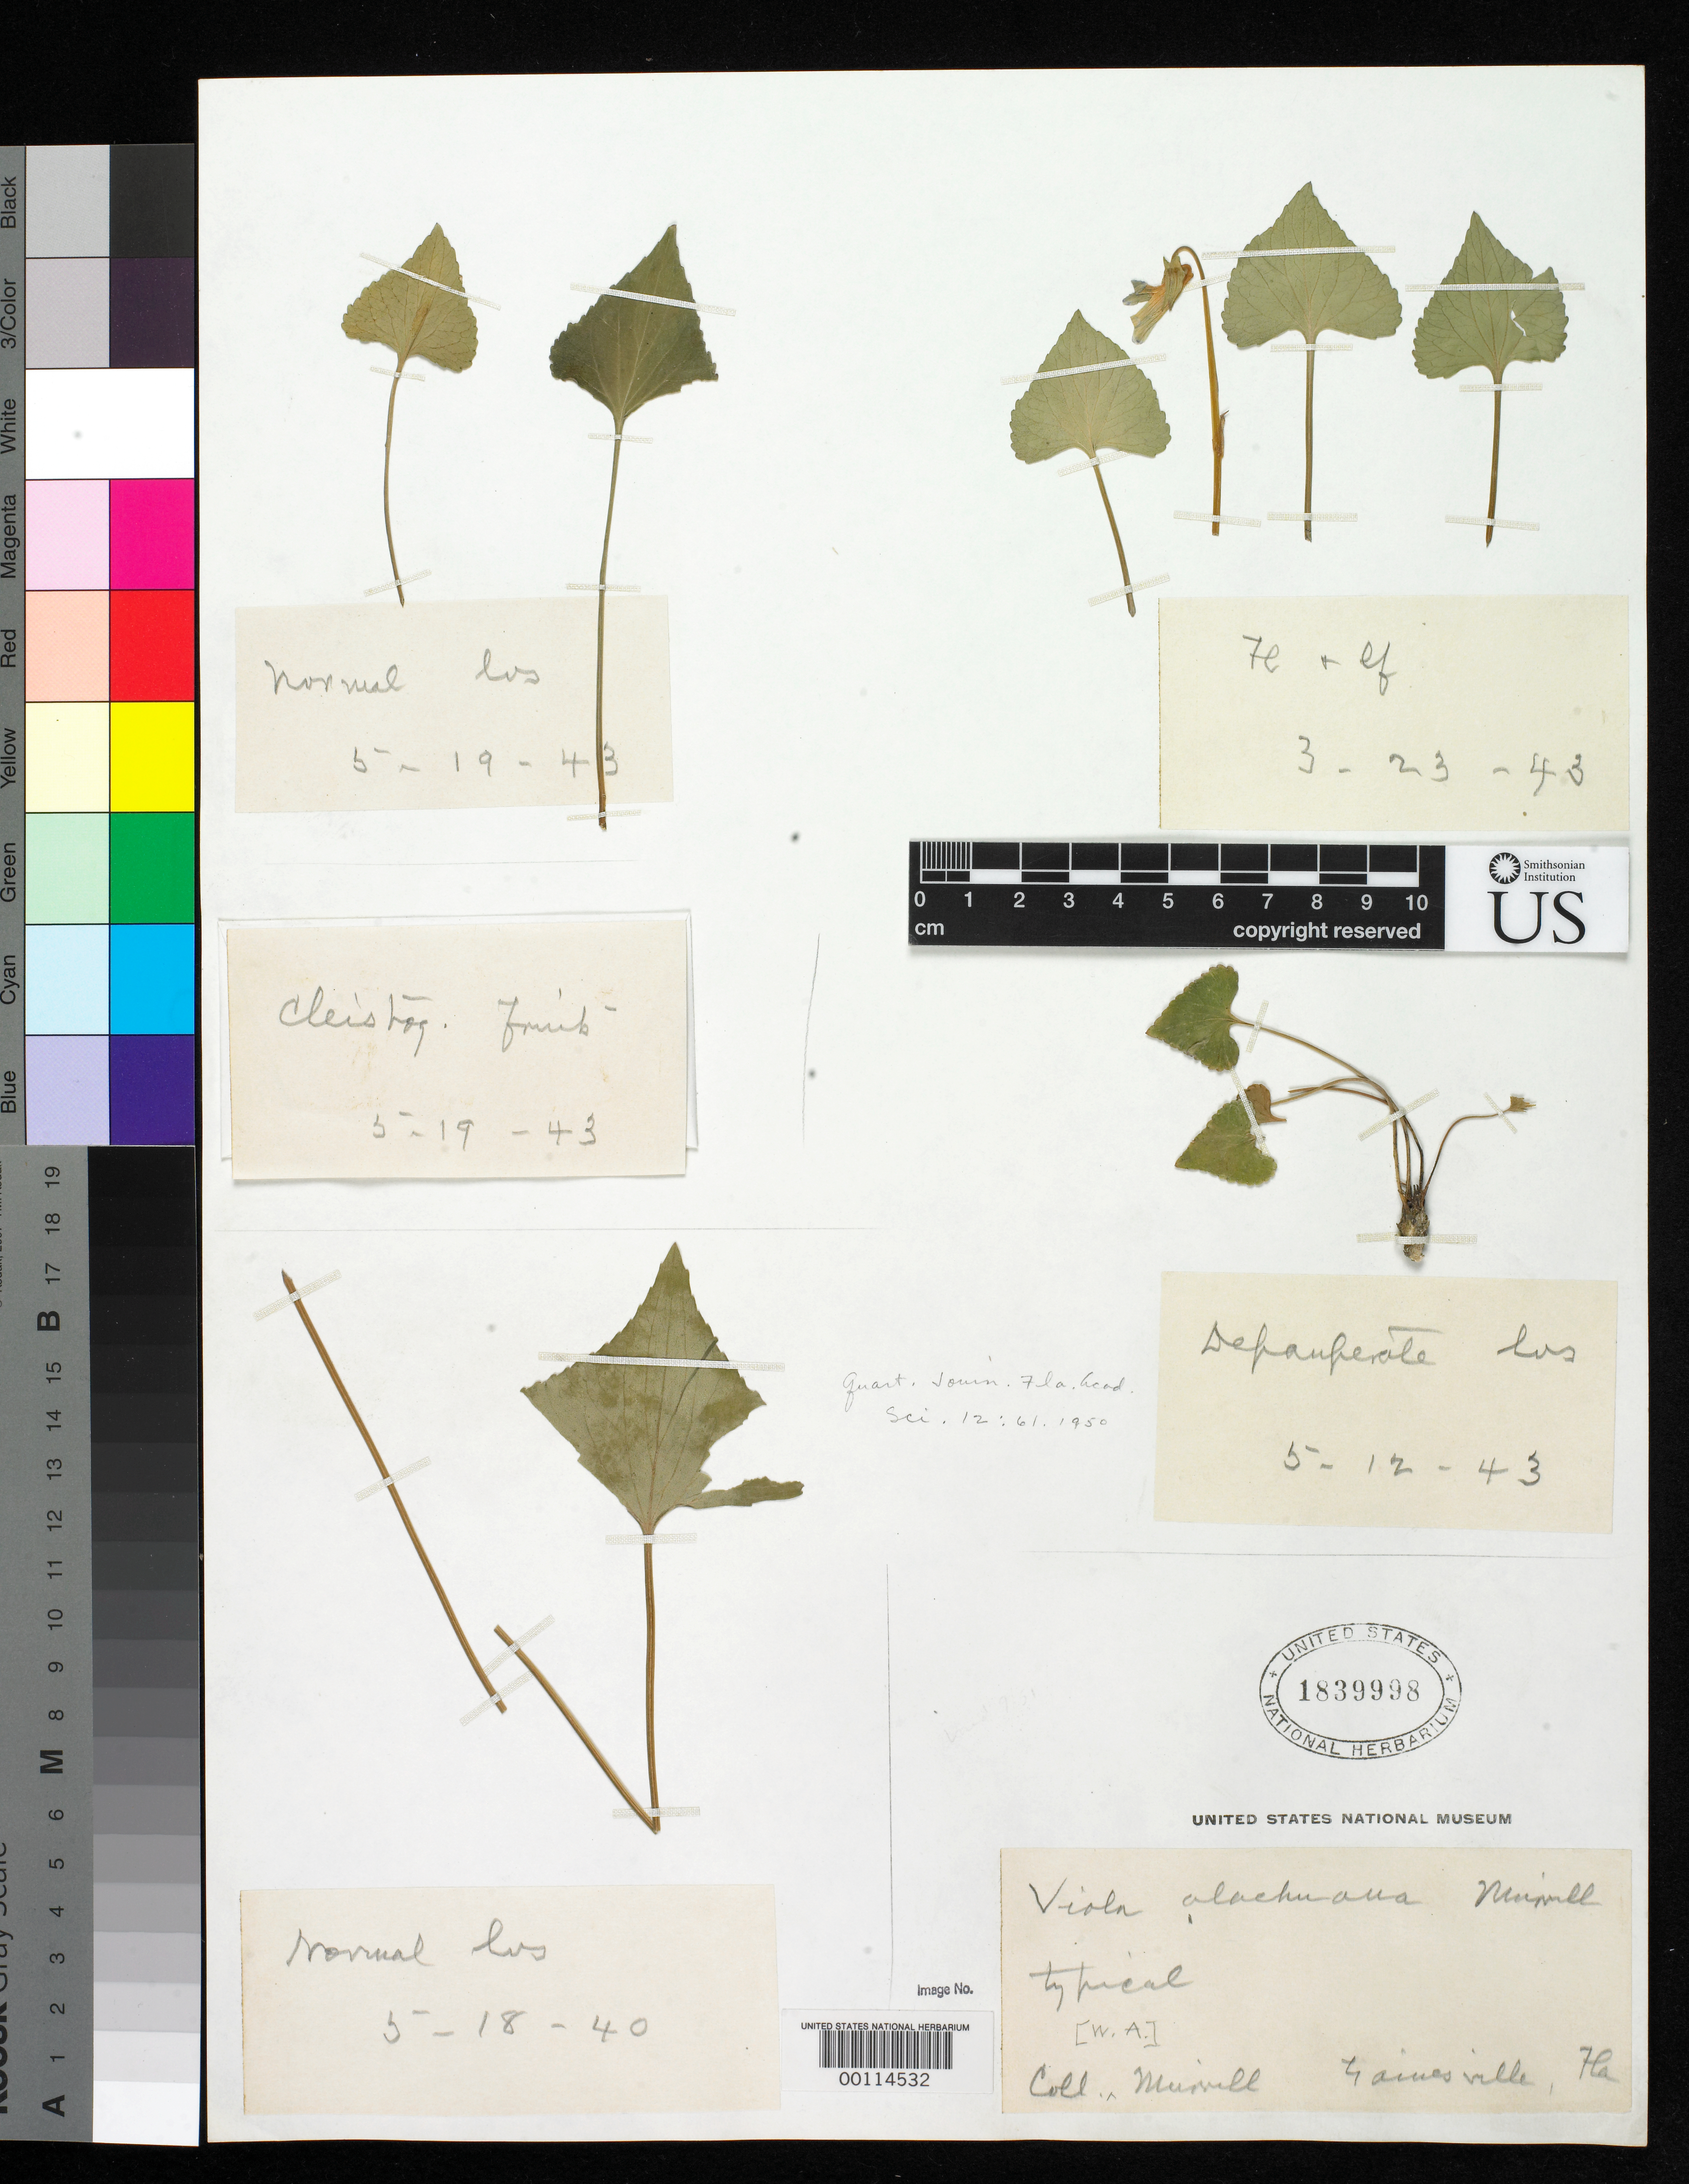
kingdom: Plantae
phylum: Tracheophyta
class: Magnoliopsida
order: Malpighiales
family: Violaceae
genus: Viola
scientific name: Viola alachuana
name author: Murrill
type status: Type Collection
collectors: W. A. Murrill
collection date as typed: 1943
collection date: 1943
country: United States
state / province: Florida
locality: Gainesville.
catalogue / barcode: US 1839998